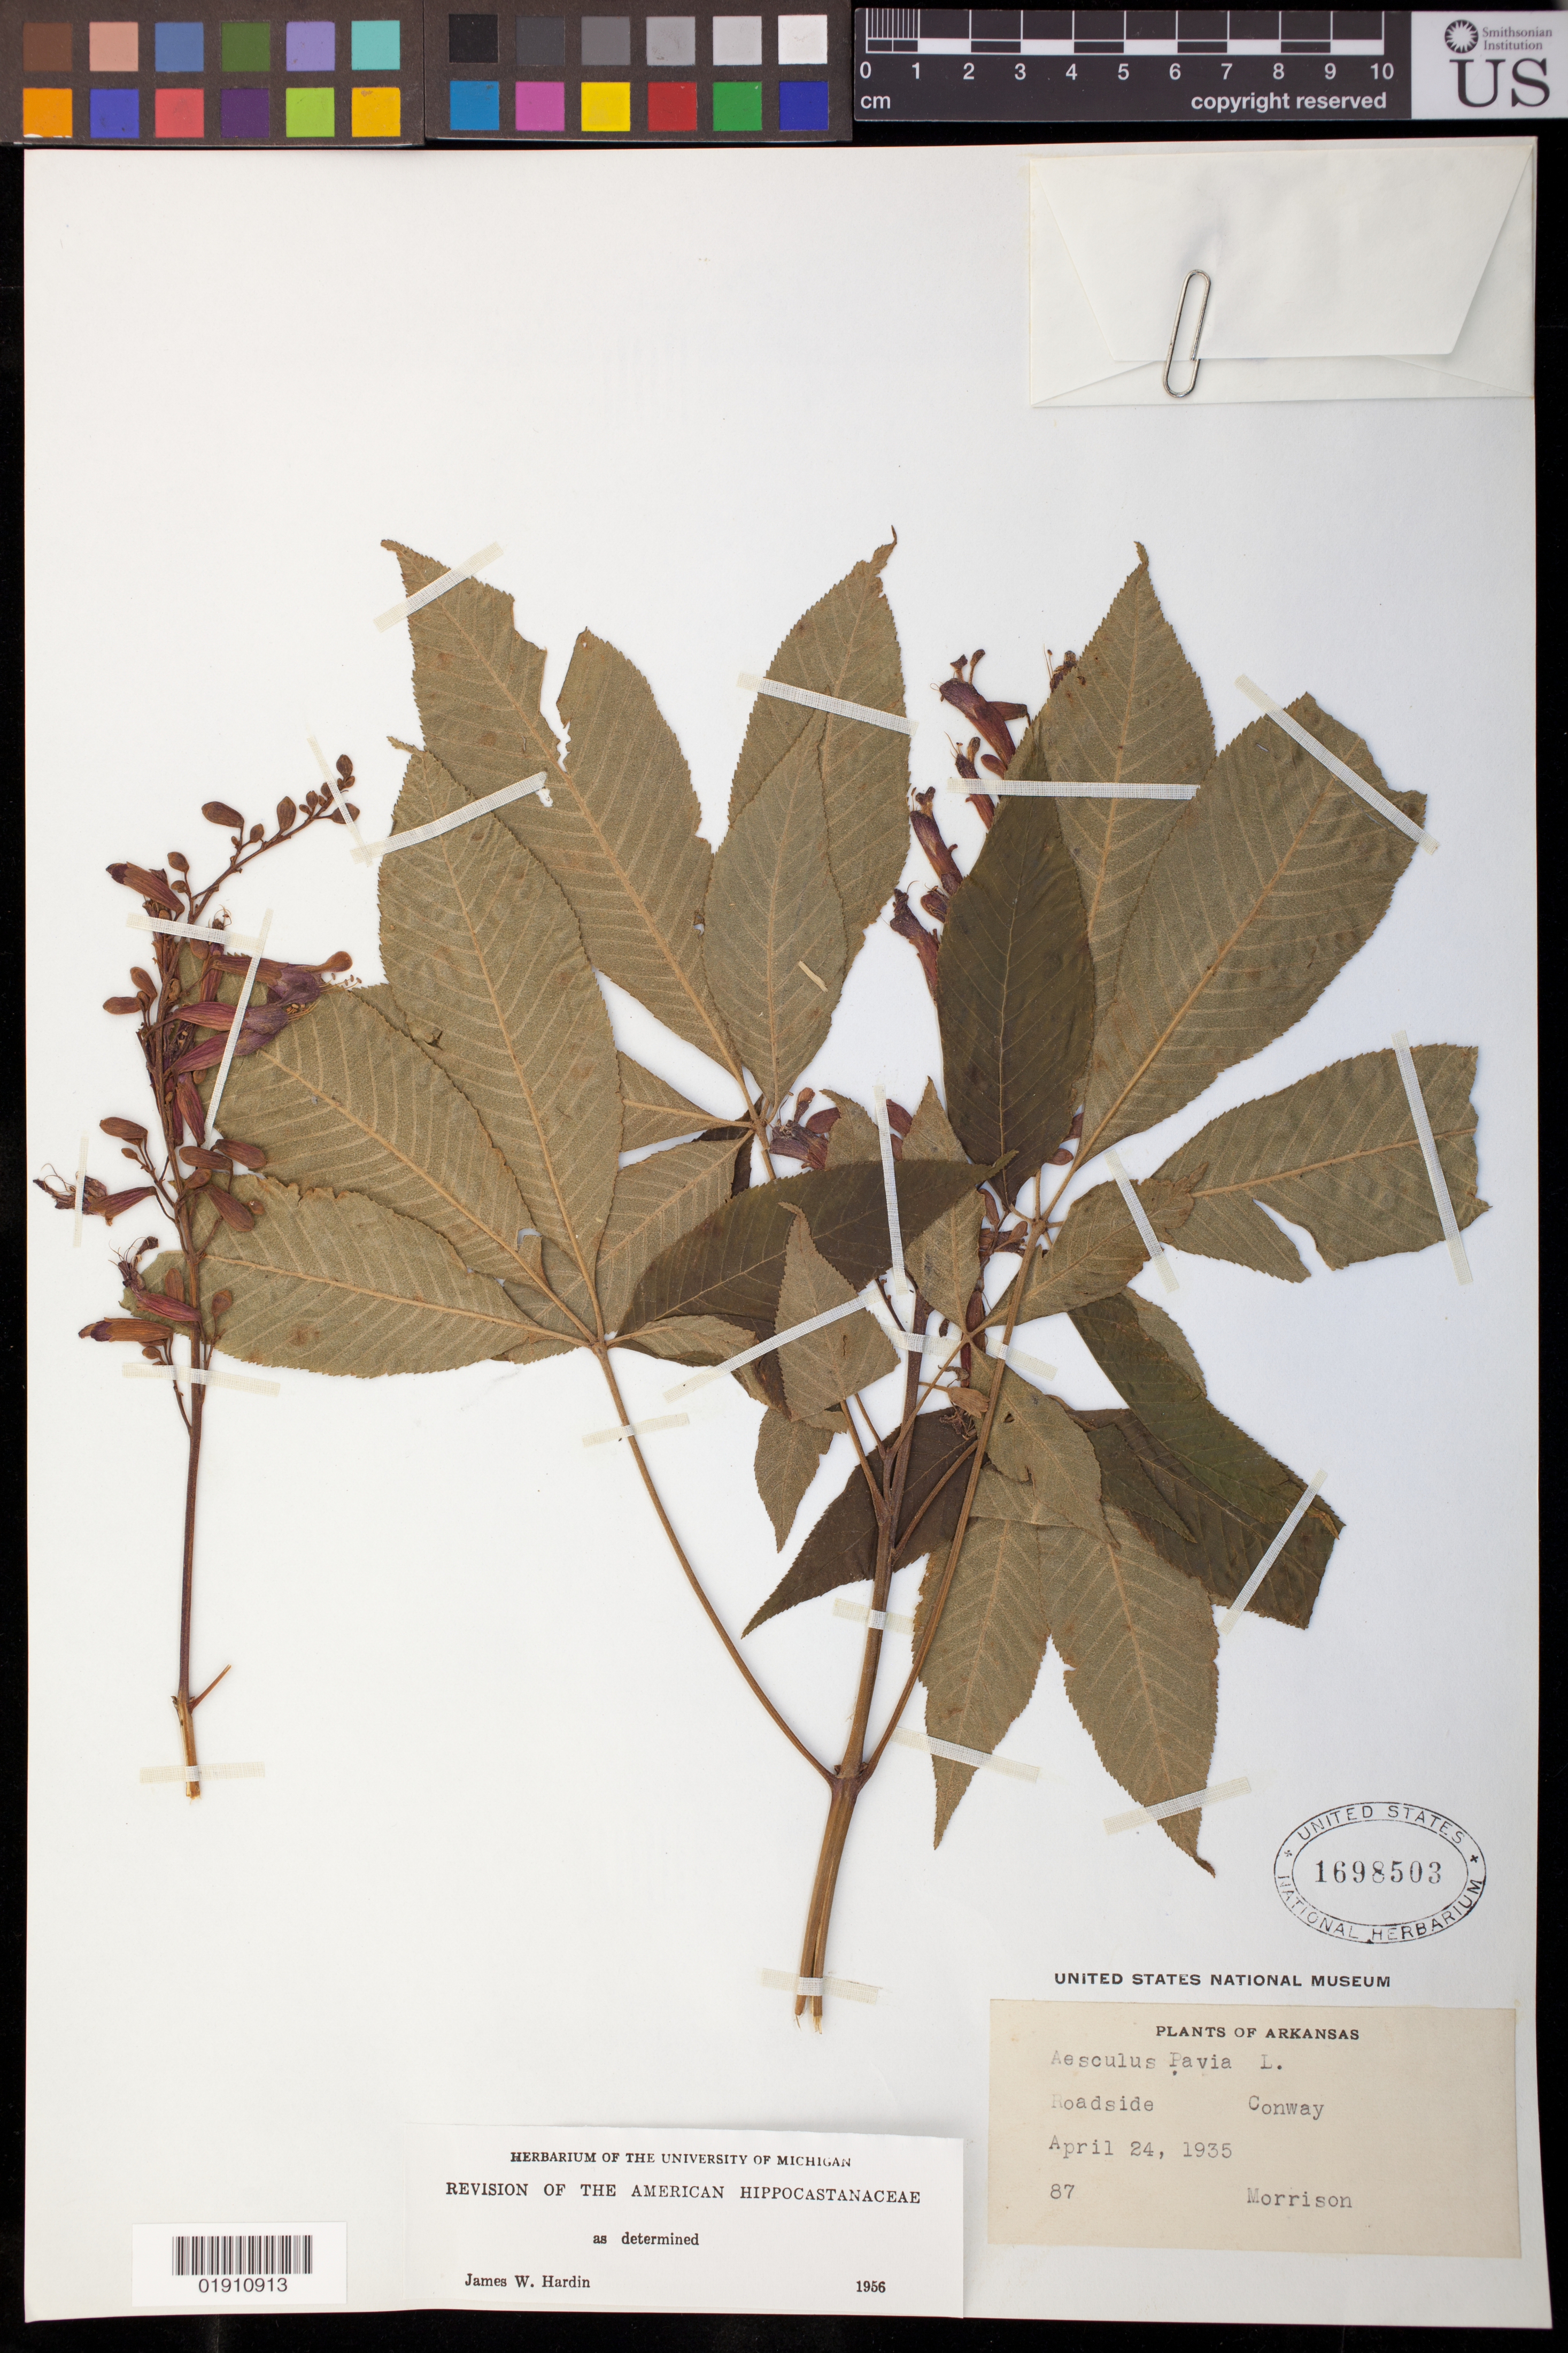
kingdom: Plantae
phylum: Tracheophyta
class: Magnoliopsida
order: Sapindales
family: Sapindaceae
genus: Aesculus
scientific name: Aesculus pavia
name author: L.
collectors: Morrison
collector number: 87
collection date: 1935-04-24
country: United States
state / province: Arkansas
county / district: Faulkner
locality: Conway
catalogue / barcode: US 1698503